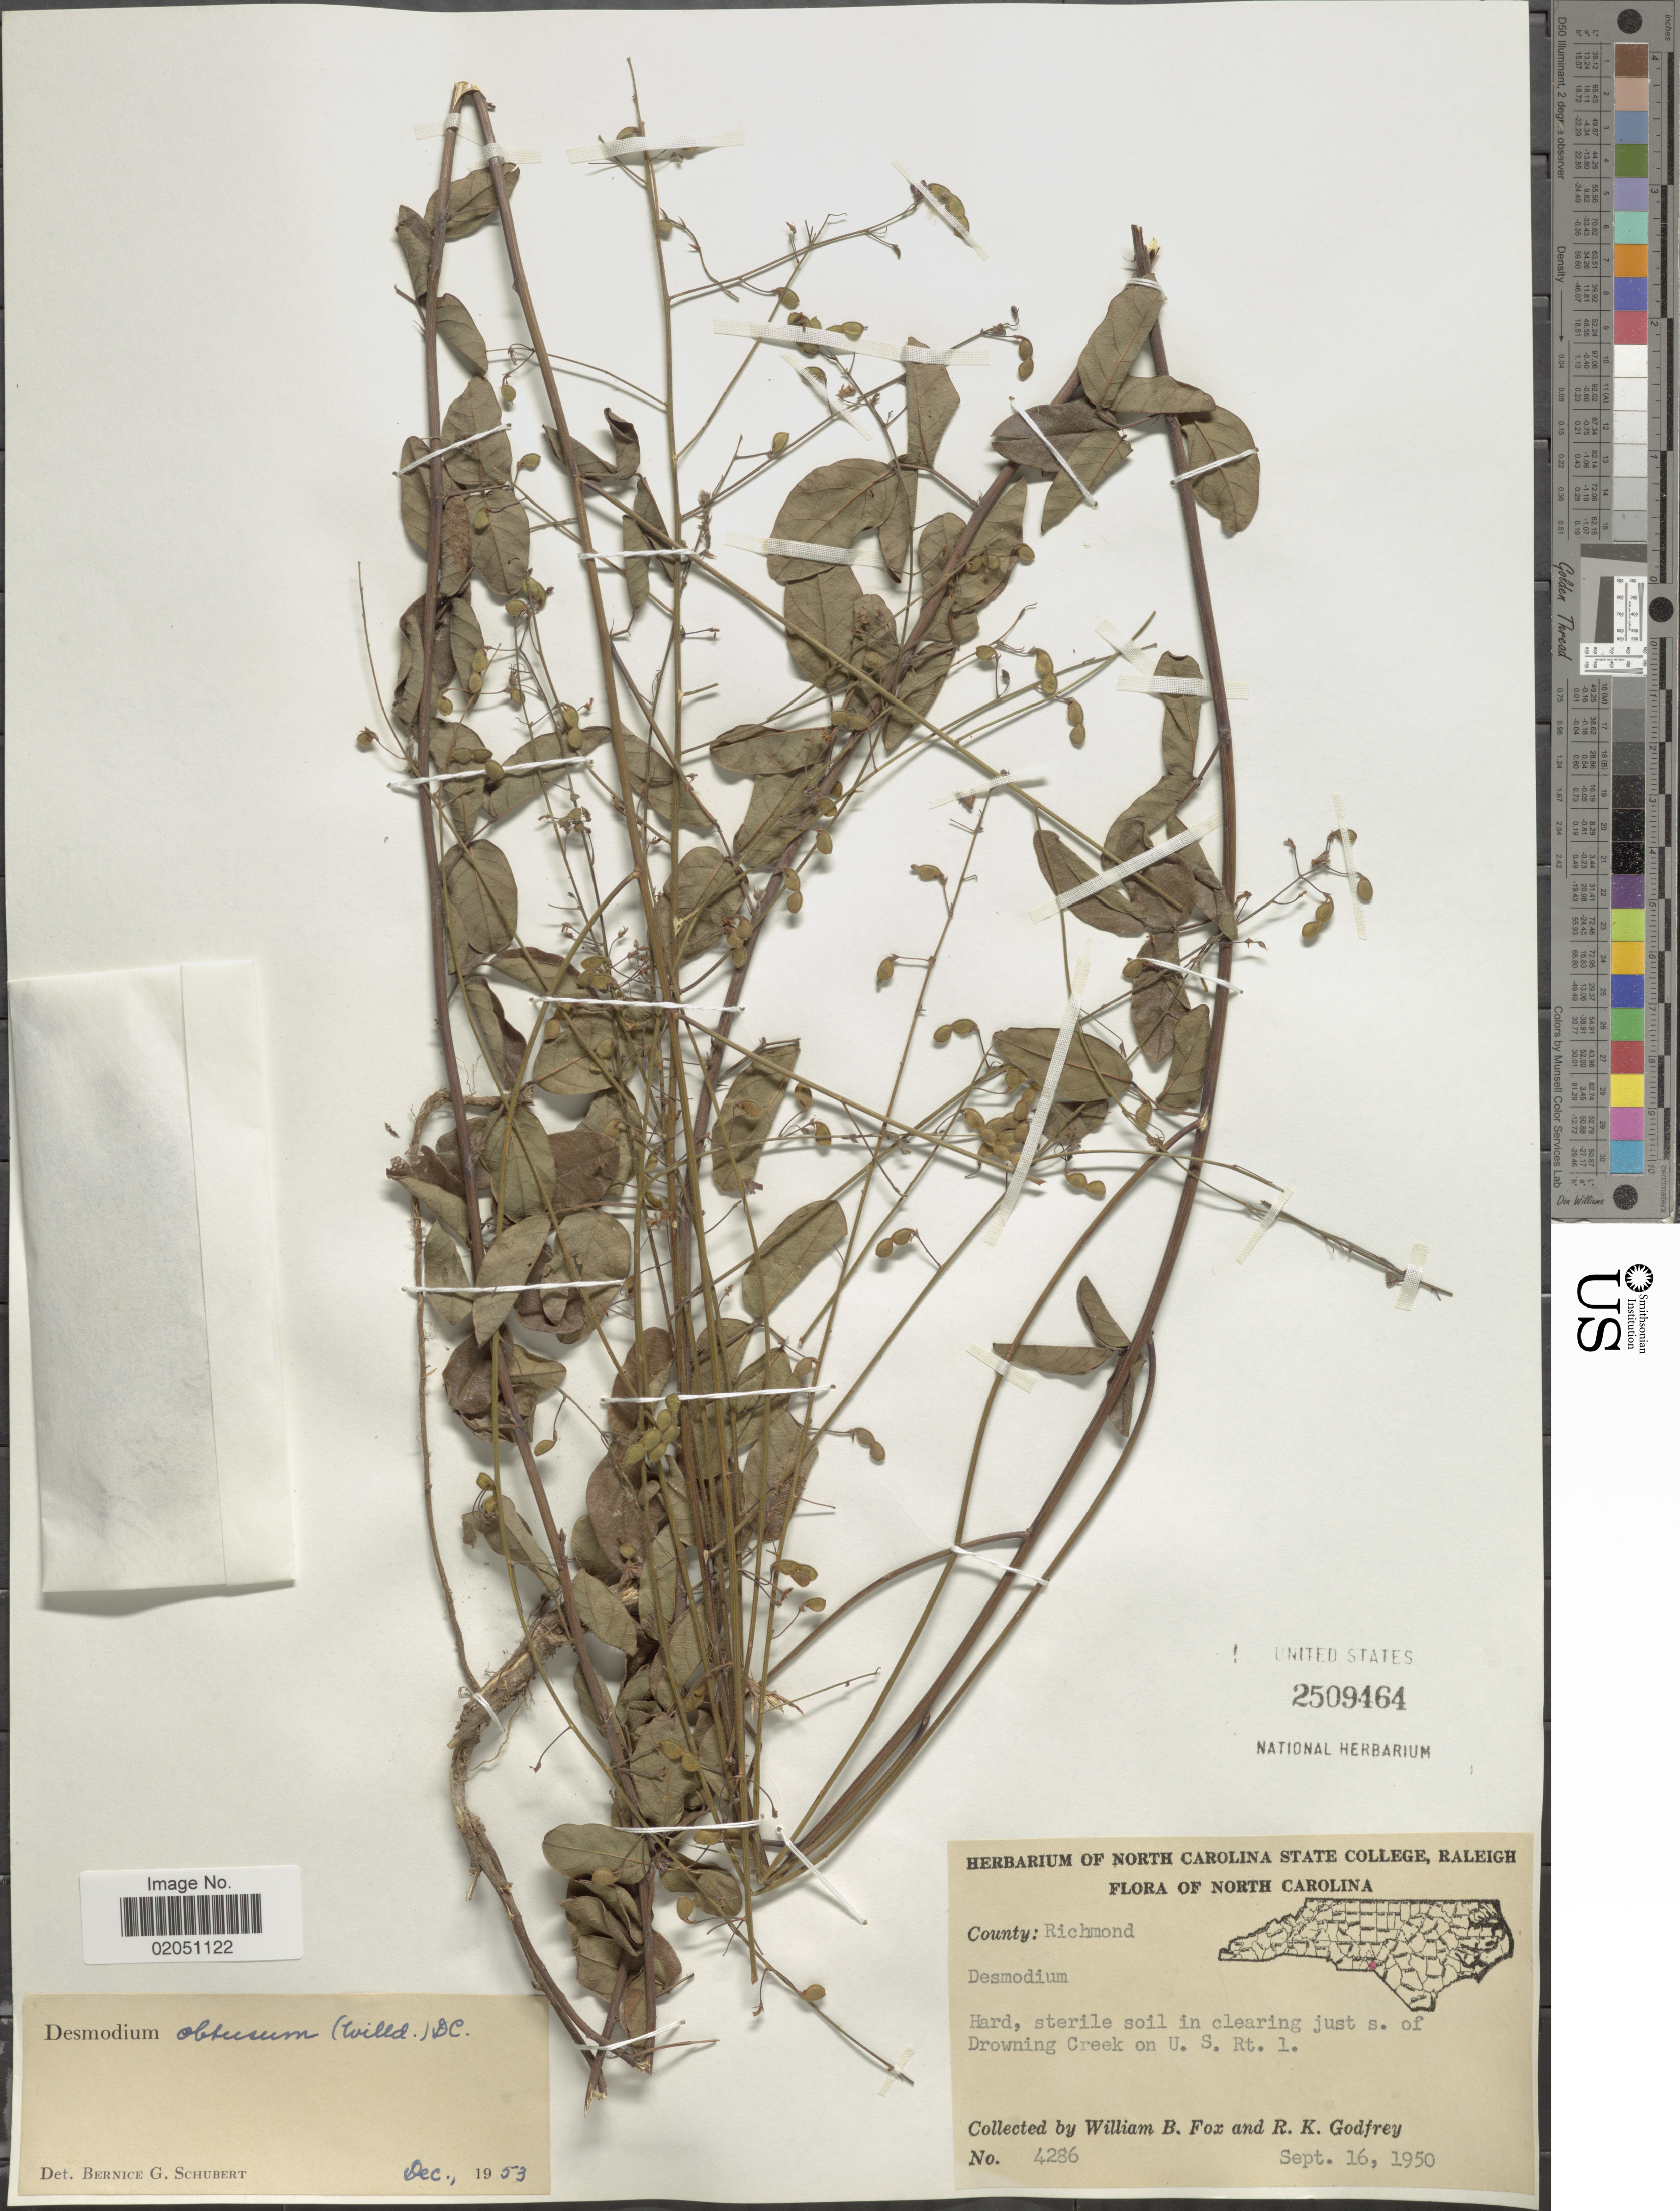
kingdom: Plantae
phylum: Tracheophyta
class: Magnoliopsida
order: Fabales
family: Fabaceae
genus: Desmodium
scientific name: Desmodium obtusum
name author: (Muhl. ex Willd.) DC.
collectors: W. B. Fox & R. K. Godfrey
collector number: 4286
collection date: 1950-09-16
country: United States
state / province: North Carolina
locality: County: Richmond, Hard, sterile soil in clearing just s of Drowning Creek on U.S. Rt 1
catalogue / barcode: US 2509464